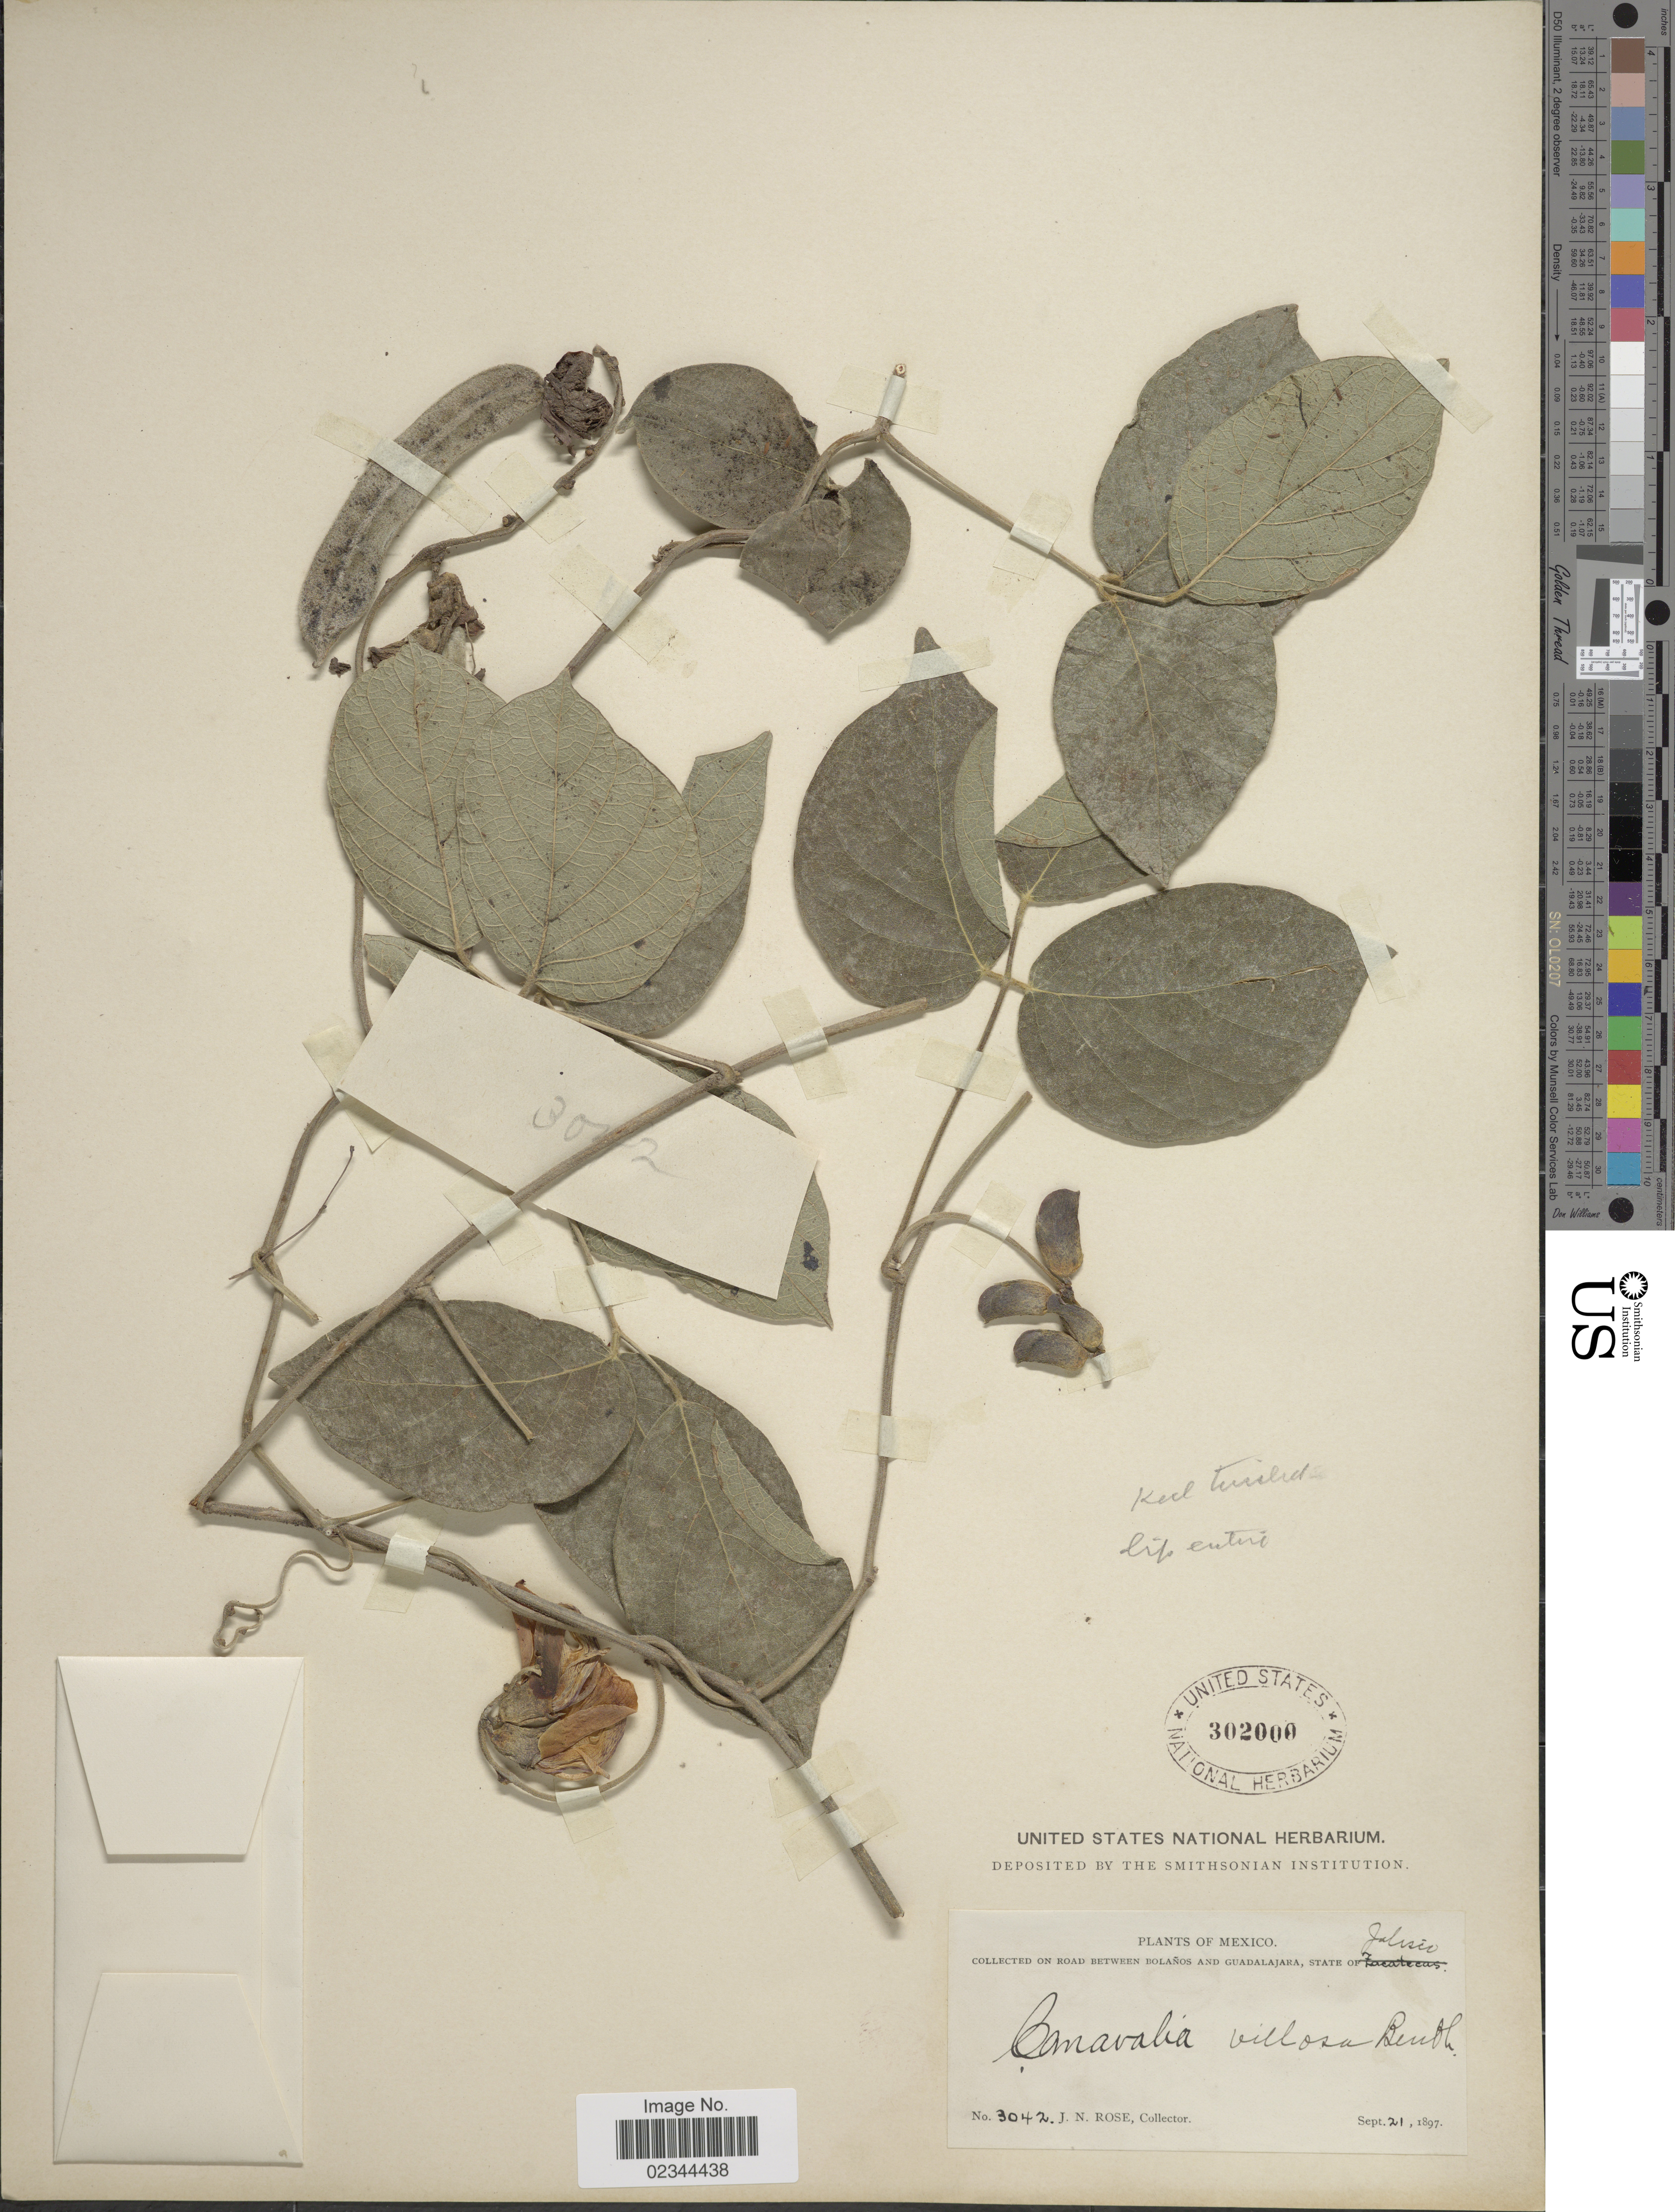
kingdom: Plantae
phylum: Tracheophyta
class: Magnoliopsida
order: Fabales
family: Fabaceae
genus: Canavalia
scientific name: Canavalia villosa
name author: Benth.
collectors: J. N. Rose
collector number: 3042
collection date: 1897-09-21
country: Mexico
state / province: Jalisco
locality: On road between Bolanos and Guadalajara.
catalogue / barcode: US 302000